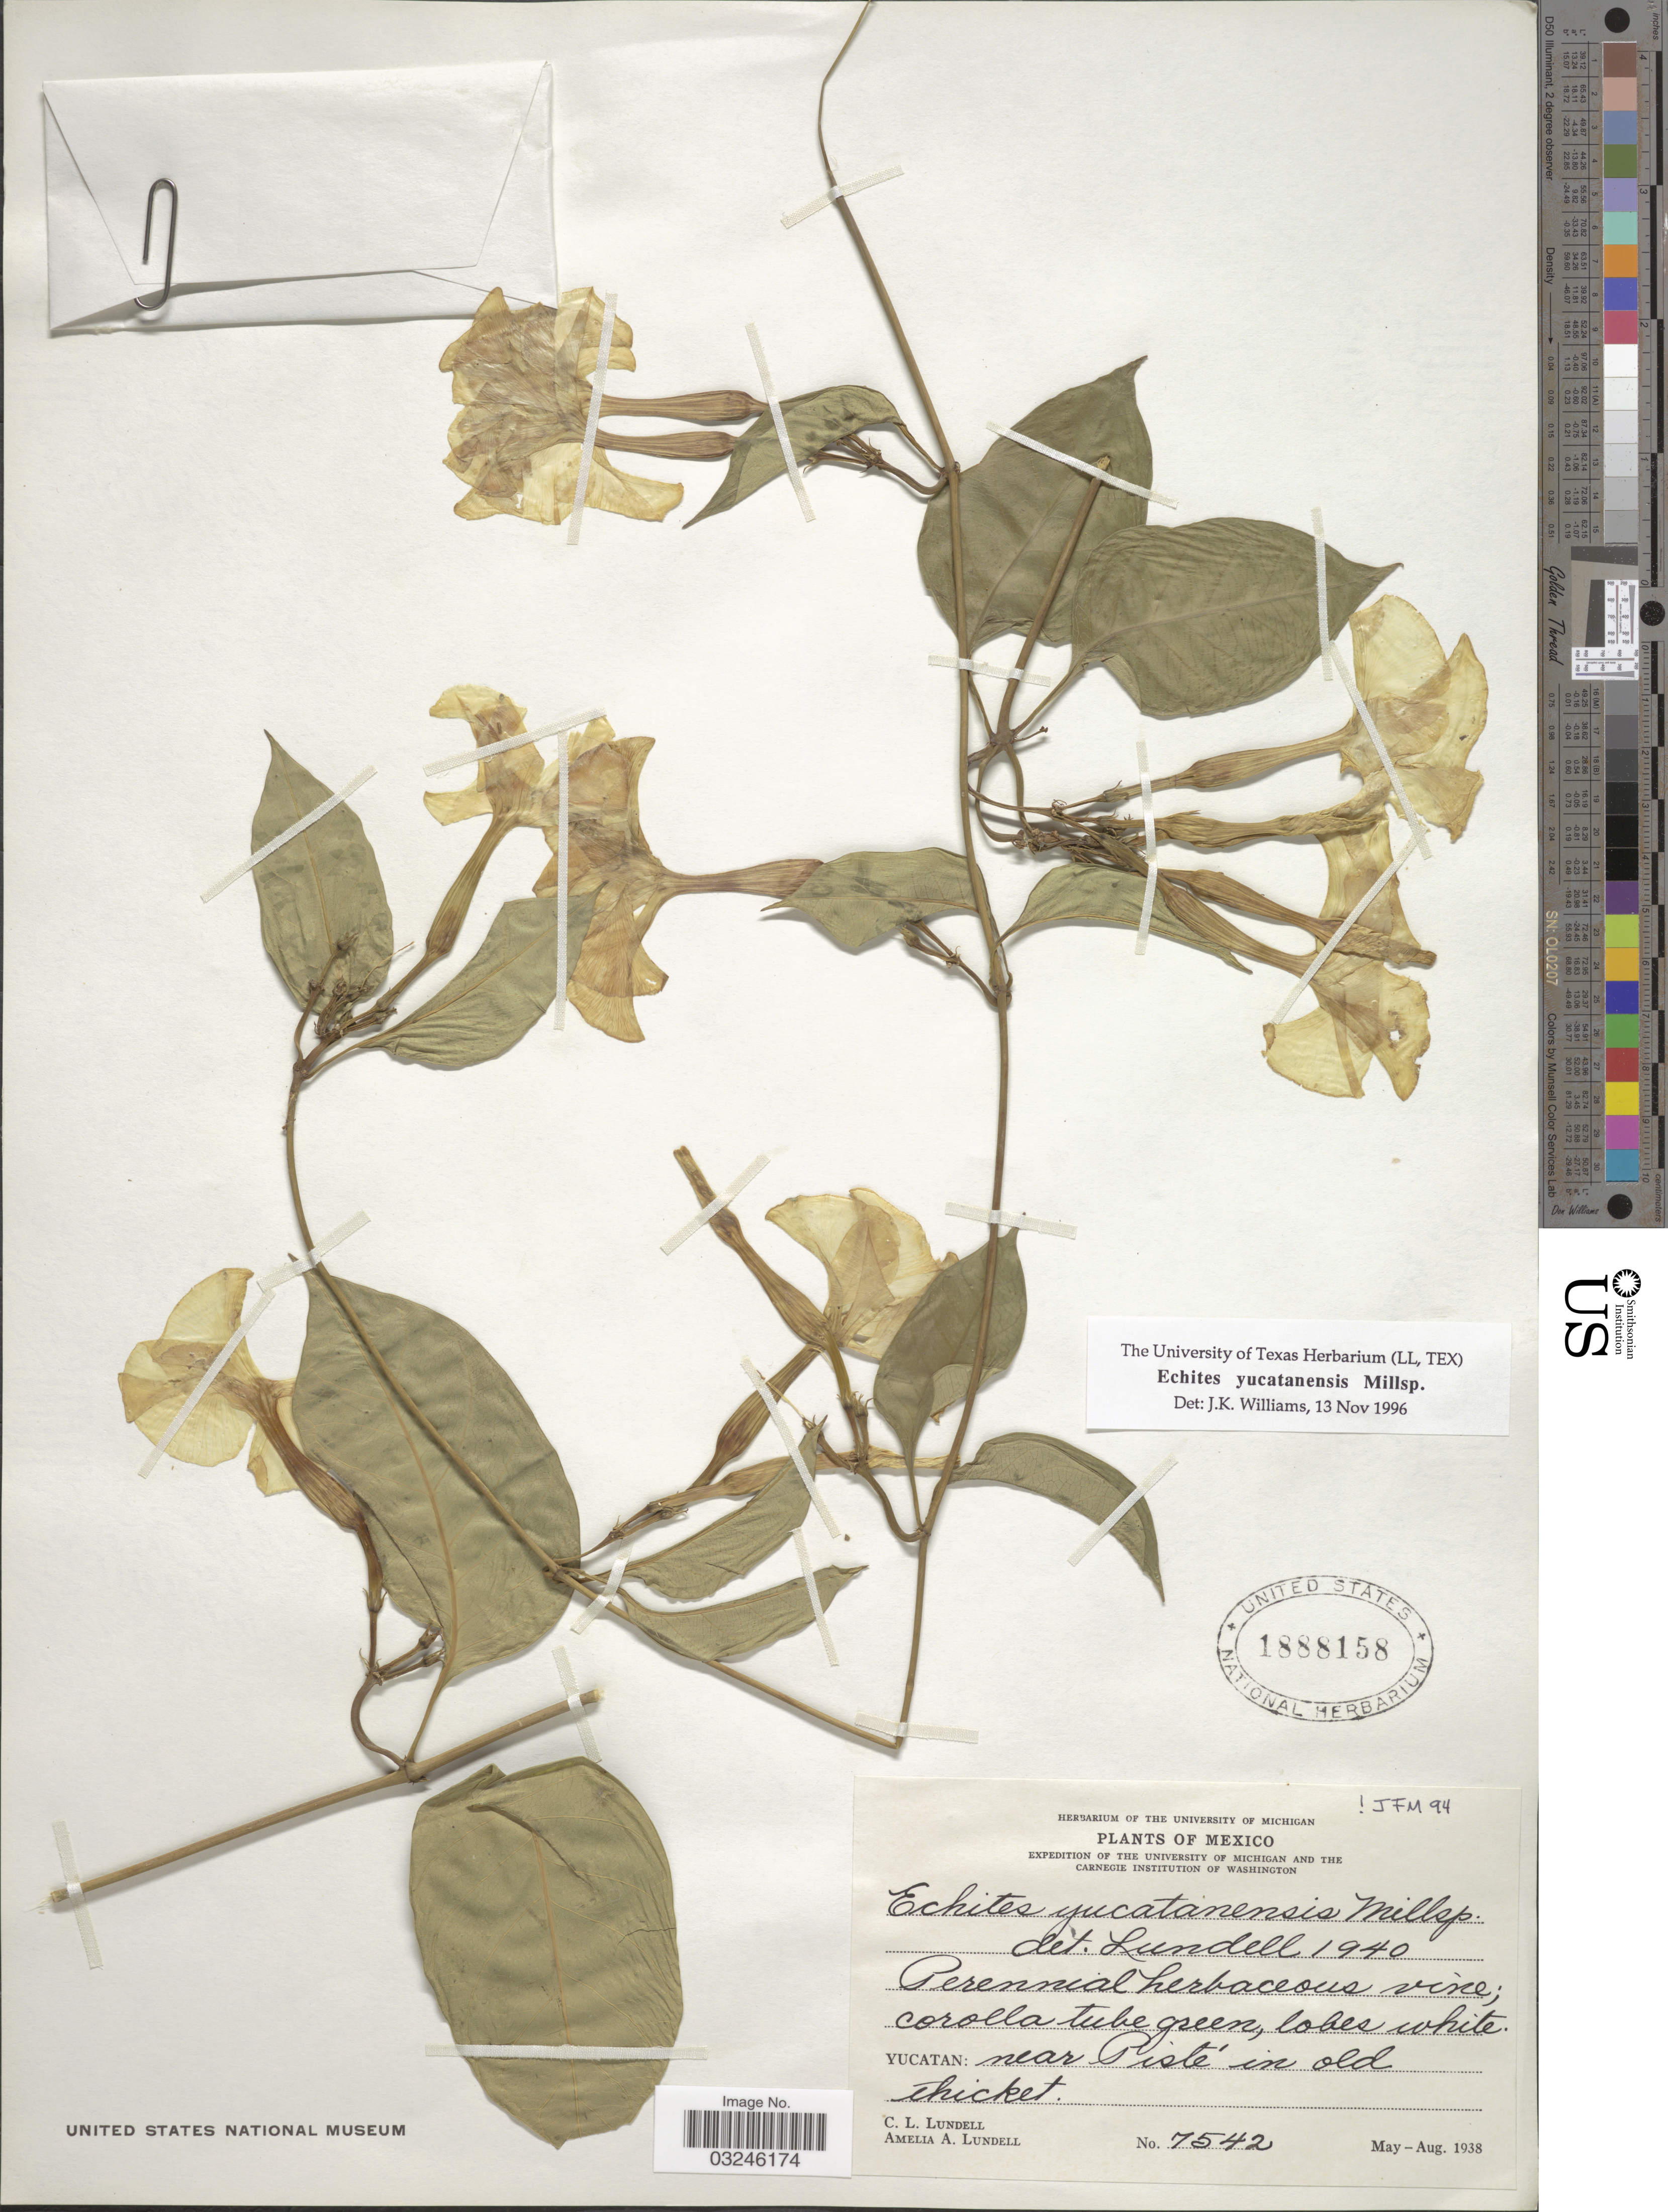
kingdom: Plantae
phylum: Tracheophyta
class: Magnoliopsida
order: Gentianales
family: Apocynaceae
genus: Echites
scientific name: Echites yucatanensis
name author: Millsp. ex Standl.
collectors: C. L. Lundell & A. A. Lundell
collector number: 7542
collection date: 1938-05/1938-08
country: Mexico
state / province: Yucatán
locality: Near Pisté in old thicket.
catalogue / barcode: US 1888158